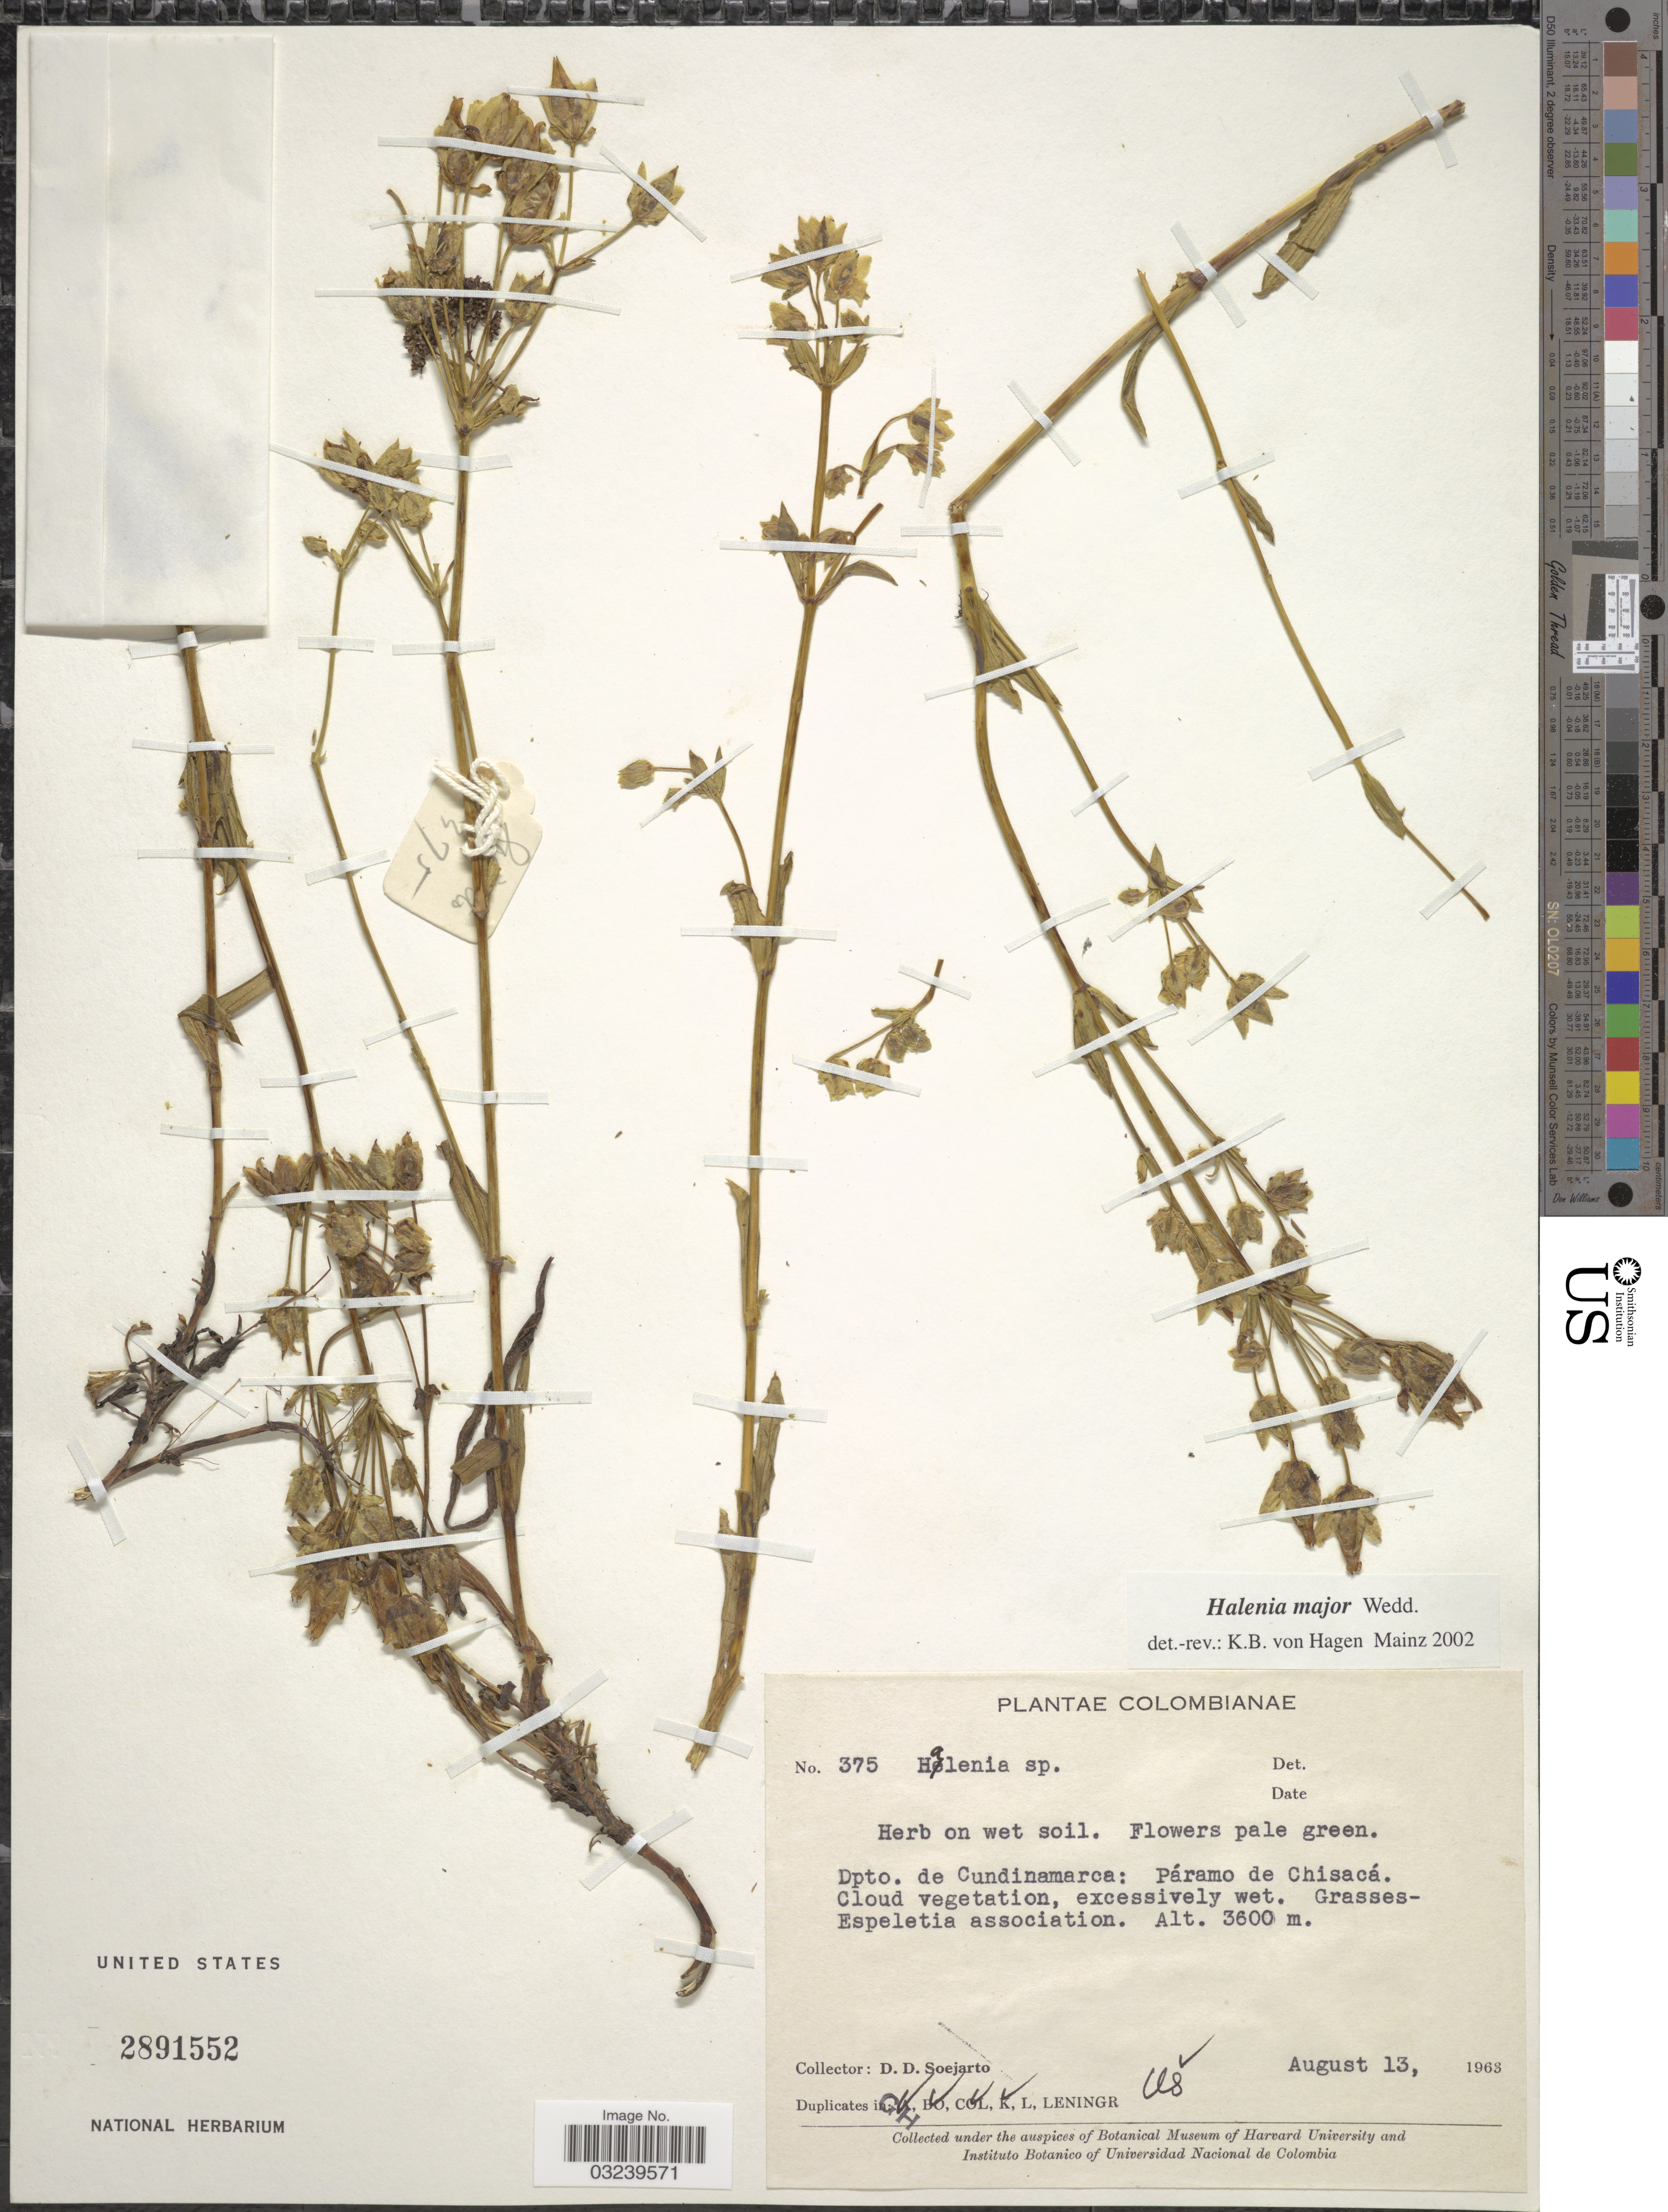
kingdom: Plantae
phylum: Tracheophyta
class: Magnoliopsida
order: Gentianales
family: Gentianaceae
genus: Halenia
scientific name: Halenia major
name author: Wedd.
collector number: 375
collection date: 1963-08-13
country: Colombia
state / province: Cundinamarca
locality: Dpto. de Cundinamarca: Páramo de Chisacá.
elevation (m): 3600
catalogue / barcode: US 2891552